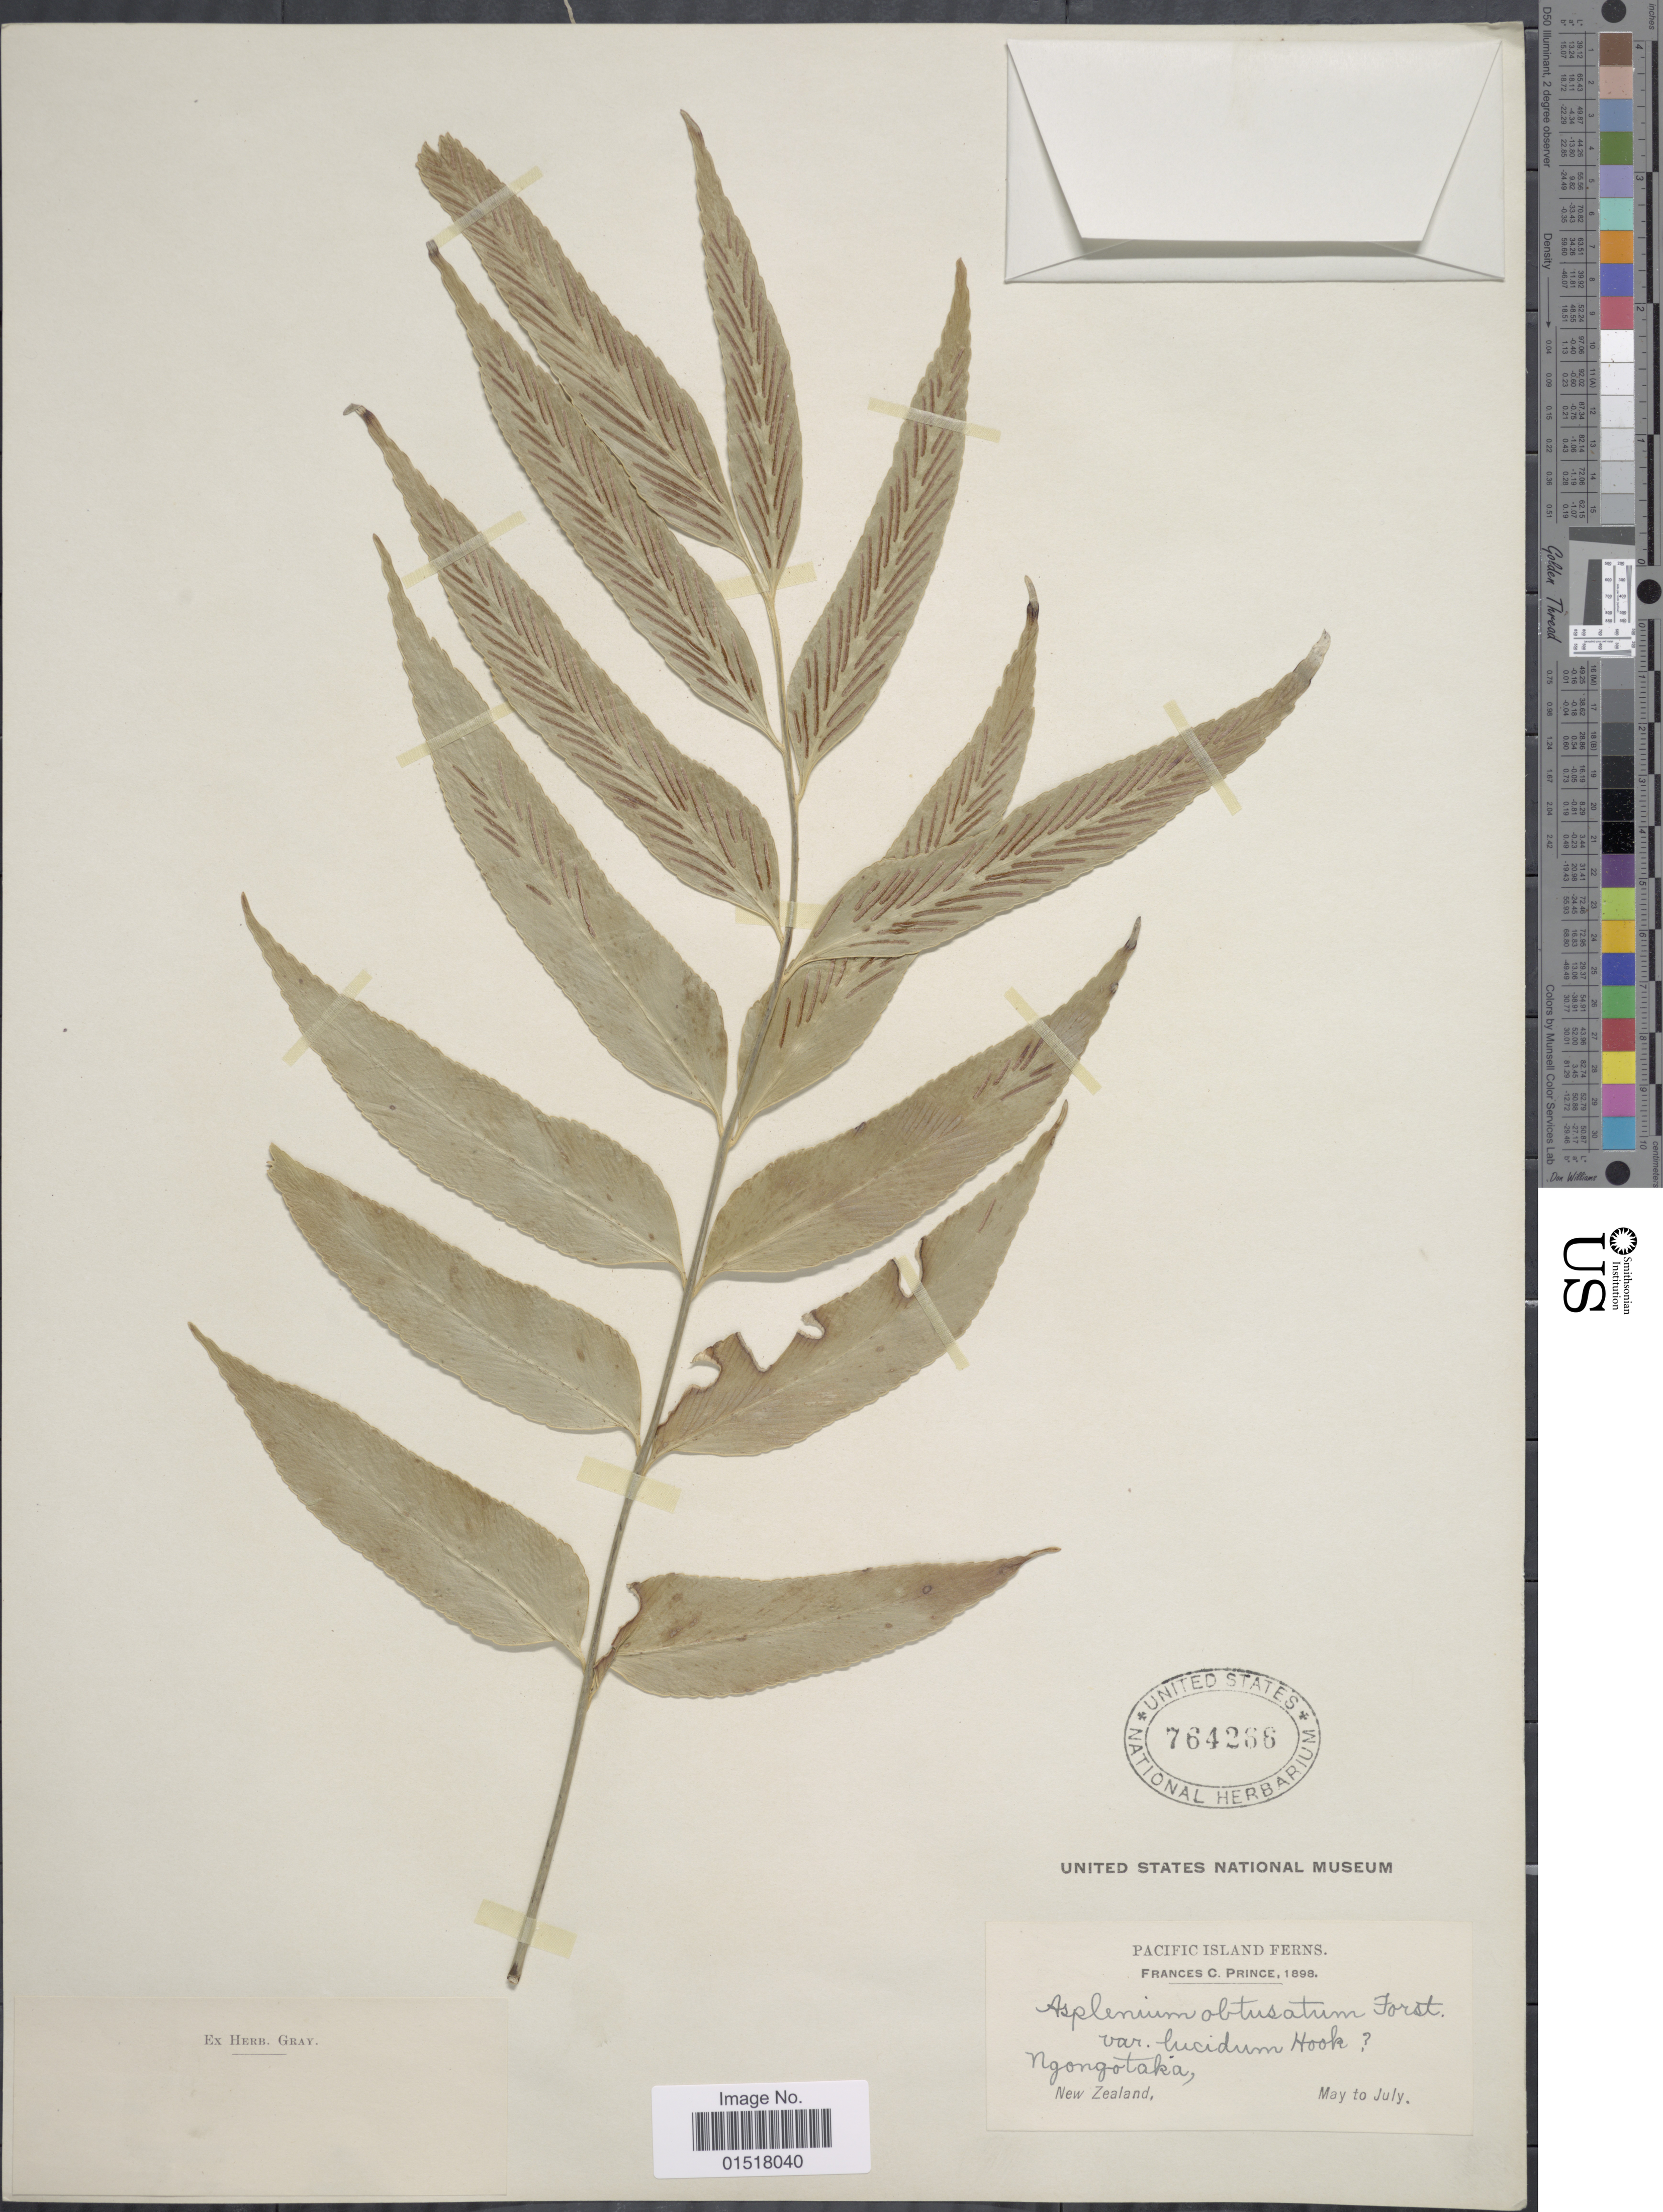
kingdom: Plantae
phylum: Tracheophyta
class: Polypodiopsida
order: Polypodiales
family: Aspleniaceae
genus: Asplenium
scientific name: Asplenium oblongifolium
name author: Colenso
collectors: F. Prince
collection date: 1898-05/1898-07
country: New Zealand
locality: Pacific Island Ferns. Ngongotaka.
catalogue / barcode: US 764266